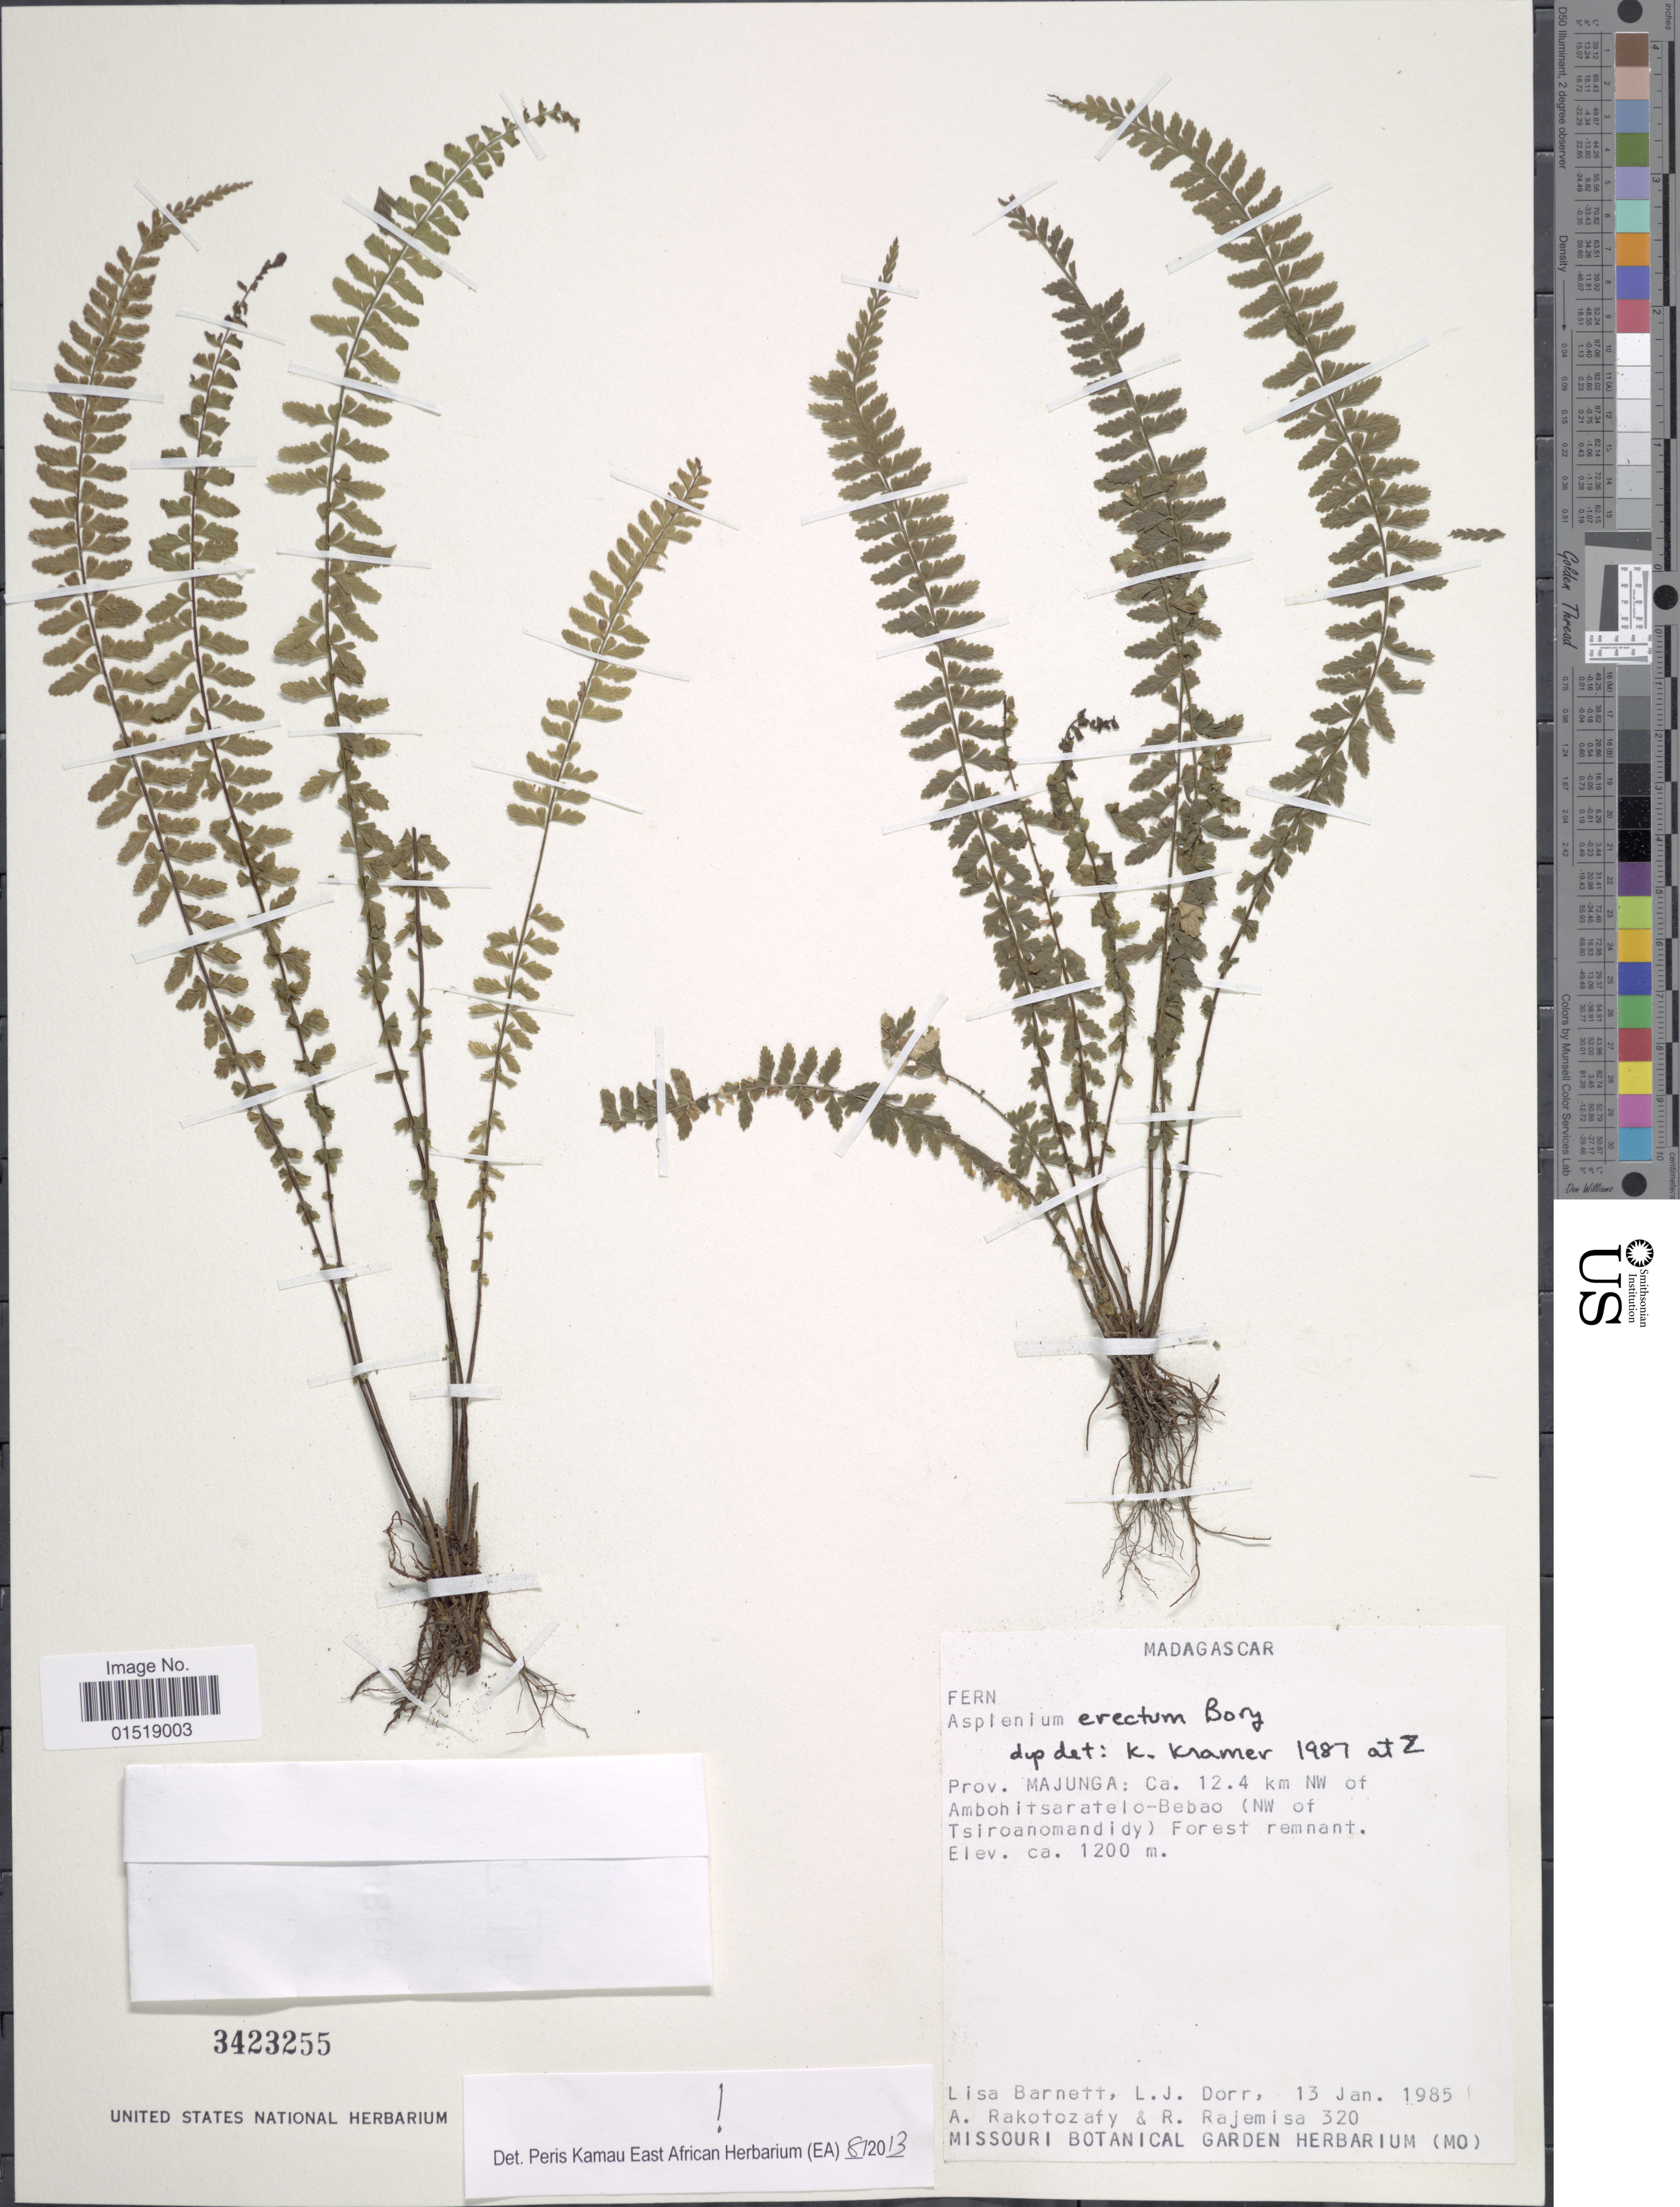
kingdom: Plantae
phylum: Tracheophyta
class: Polypodiopsida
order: Polypodiales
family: Aspleniaceae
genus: Asplenium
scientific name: Asplenium erectum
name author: Bory ex Willd.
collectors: L. C. Barnett, L. J. Dorr, A. Rakotozafy & R. Rajemisa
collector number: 320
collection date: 1985-01-13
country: Madagascar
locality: Prov. Majunga: Ca. 12.4 km NW of Ambohitsaratelo-Bebao (NW of Tsiroanomandidy).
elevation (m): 1200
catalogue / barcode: US 3423255